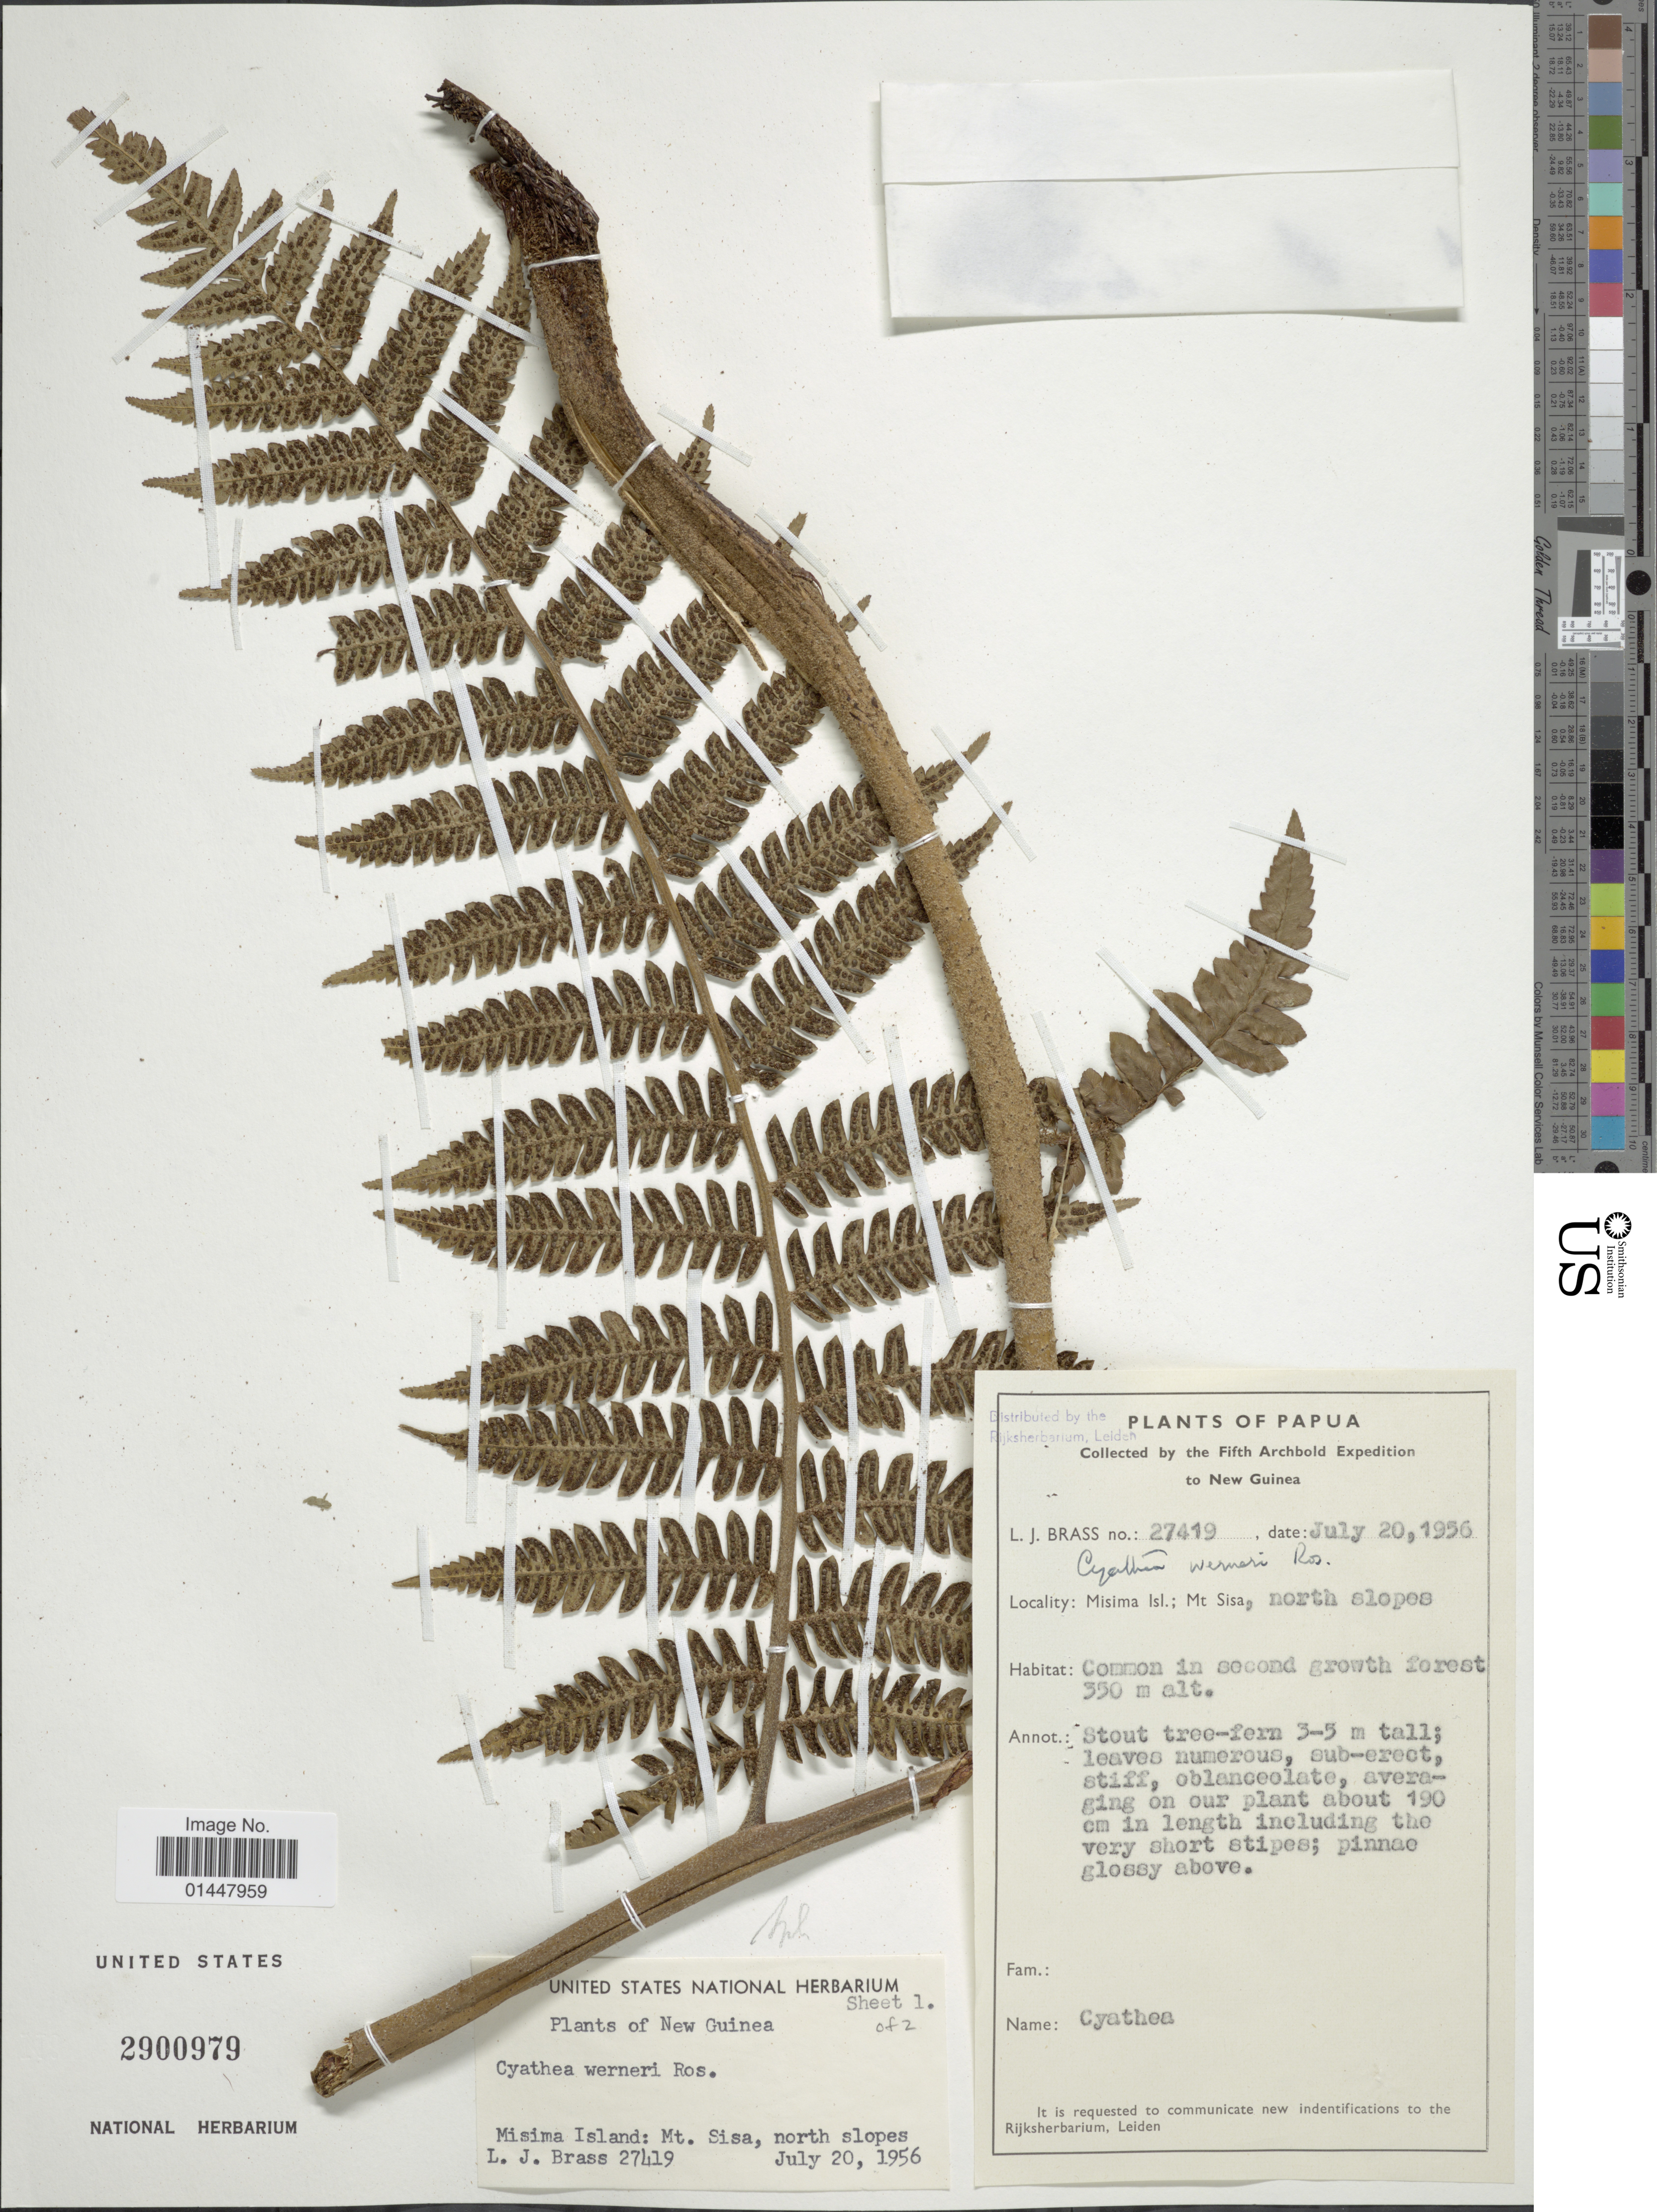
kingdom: Plantae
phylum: Tracheophyta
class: Polypodiopsida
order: Cyatheales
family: Cyatheaceae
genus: Sphaeropteris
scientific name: Sphaeropteris werneri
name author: (Rosenst.) R.M. Tryon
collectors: L. J. Brass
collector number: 27419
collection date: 1956-07-20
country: Papua New Guinea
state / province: Milne Bay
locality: Papua, New Guinea, MisimaIsl.; Mt. Sisa, north slopes.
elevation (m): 350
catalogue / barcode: US 2900979